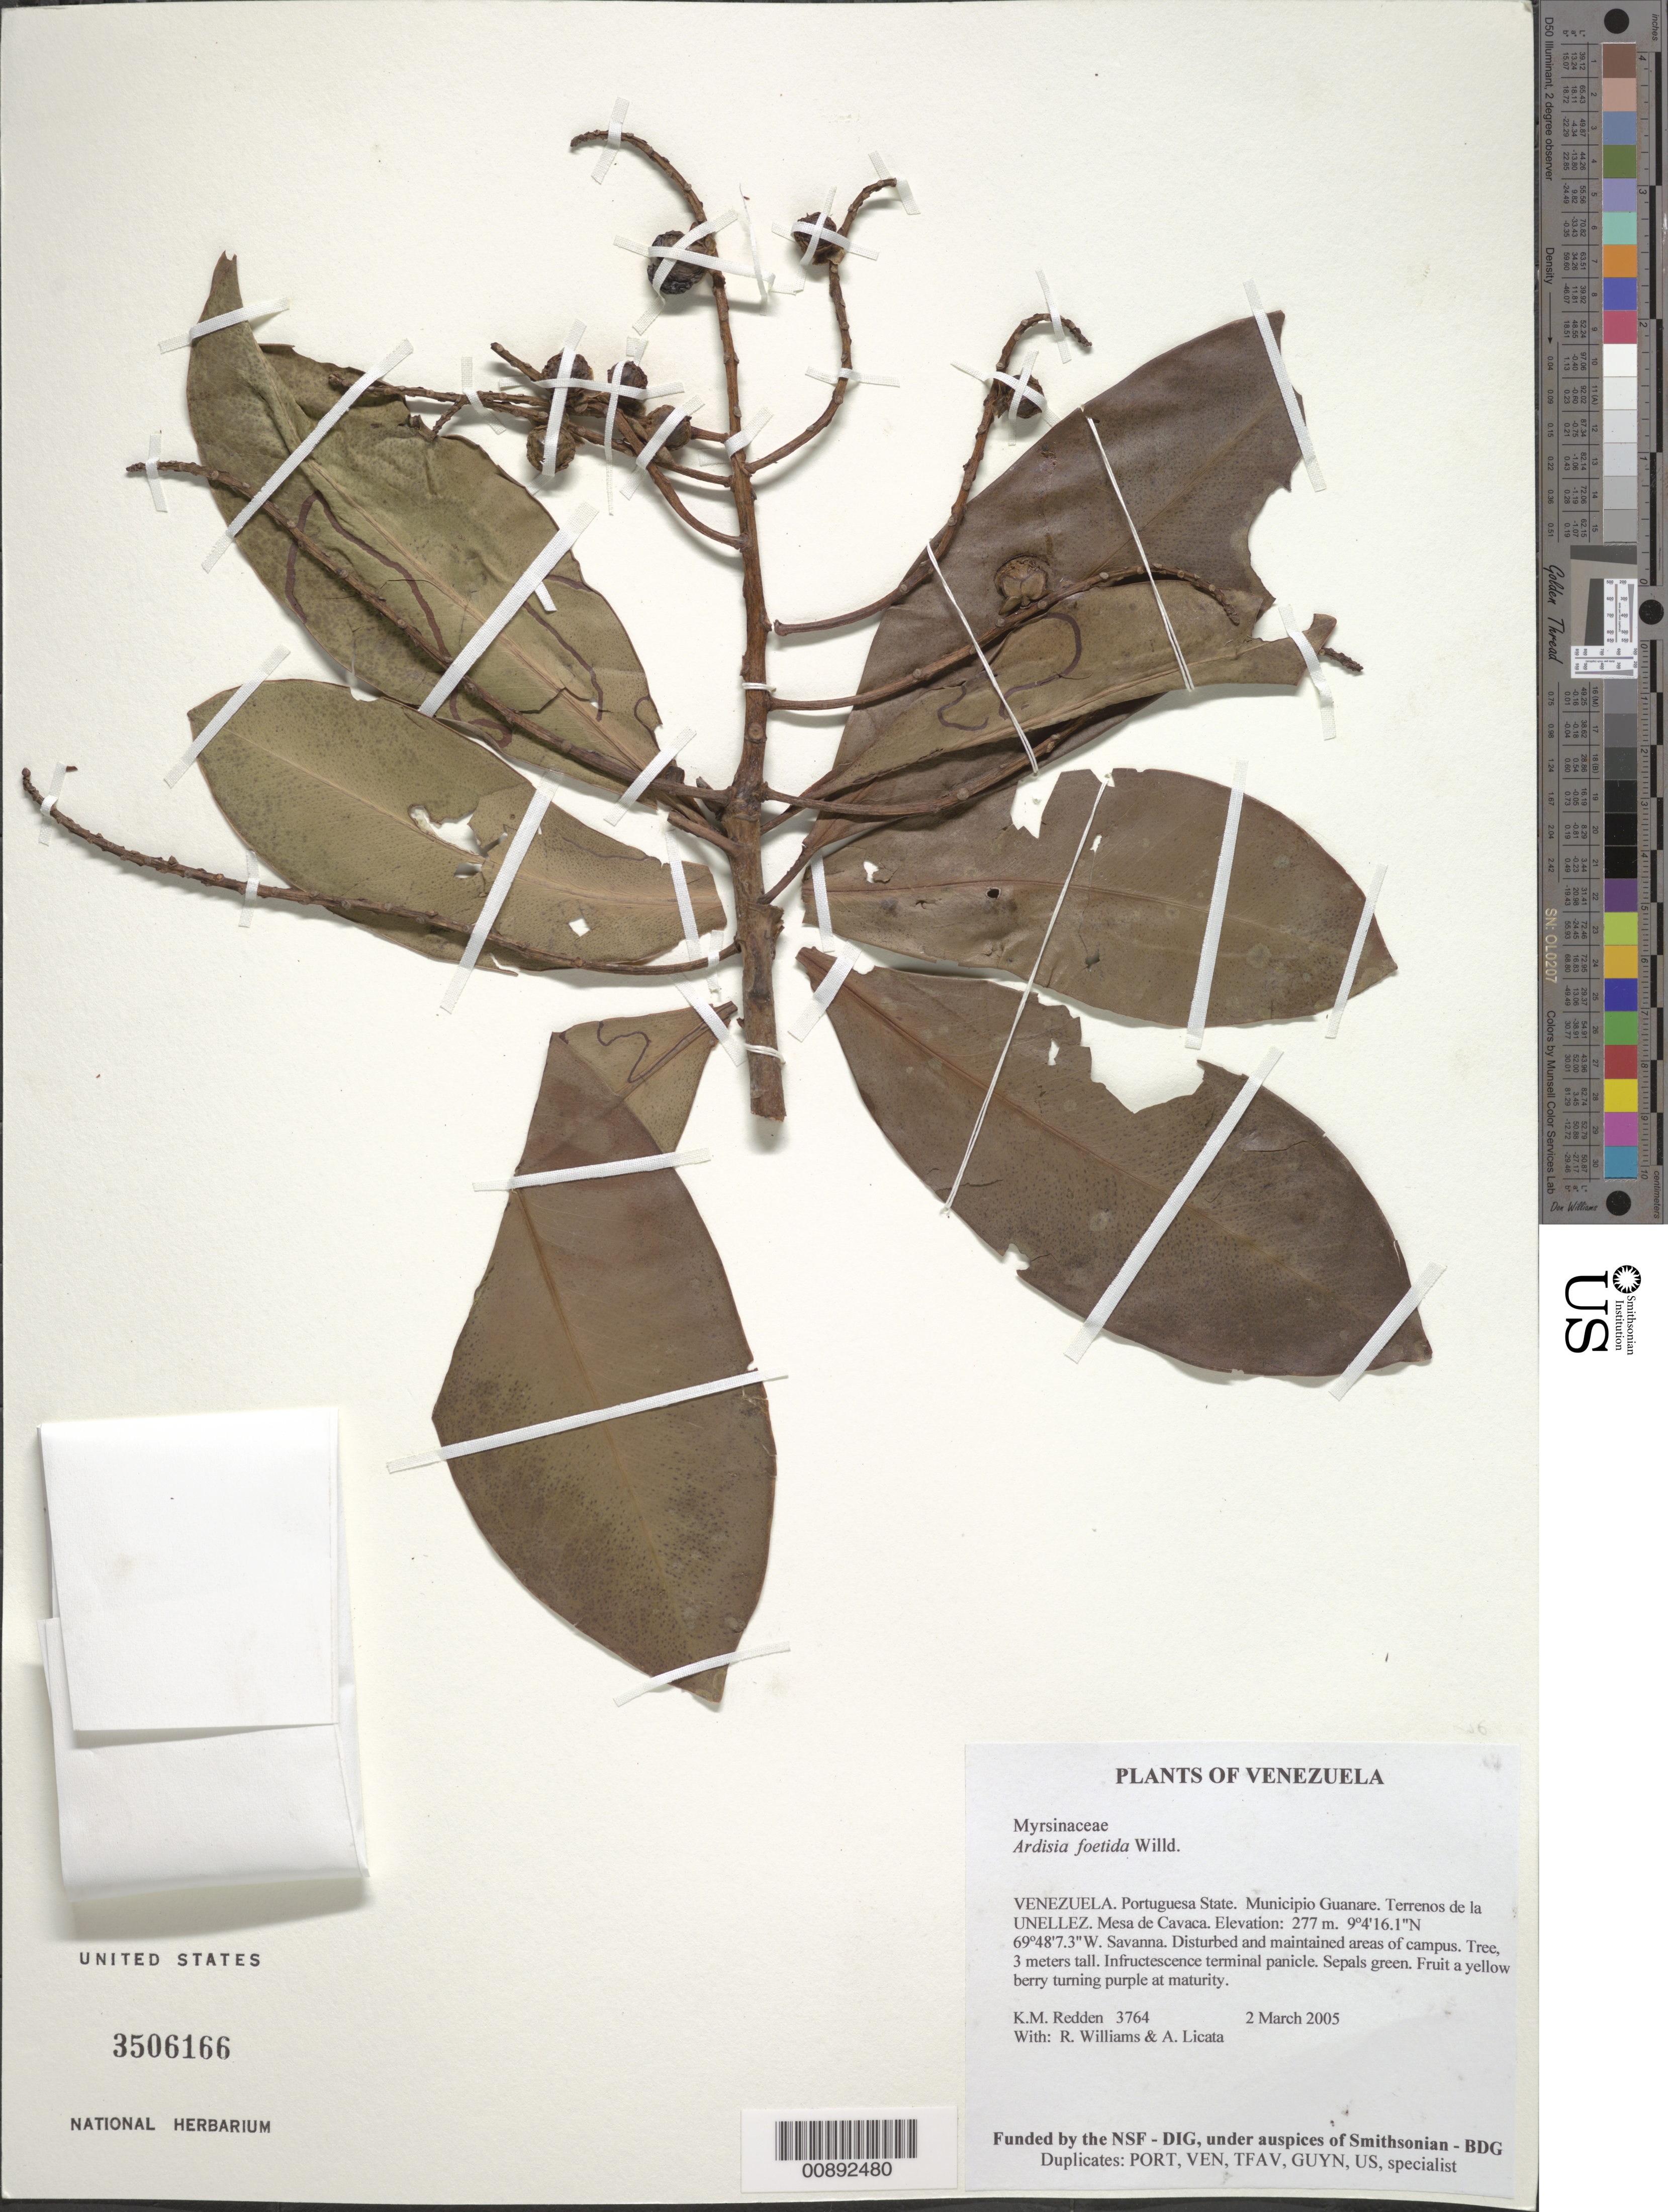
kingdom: Plantae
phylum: Tracheophyta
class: Magnoliopsida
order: Ericales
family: Primulaceae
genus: Ardisia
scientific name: Ardisia foetida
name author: Willd. ex Roem. & Schult.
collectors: K. M. Redden, R. Williams & A. Licata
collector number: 3764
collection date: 2005-03-02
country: Venezuela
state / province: Portuguesa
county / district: Guanare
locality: Terrenos de la UNELLEZ. Mesa de Cavaca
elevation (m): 277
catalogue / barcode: US 3506166